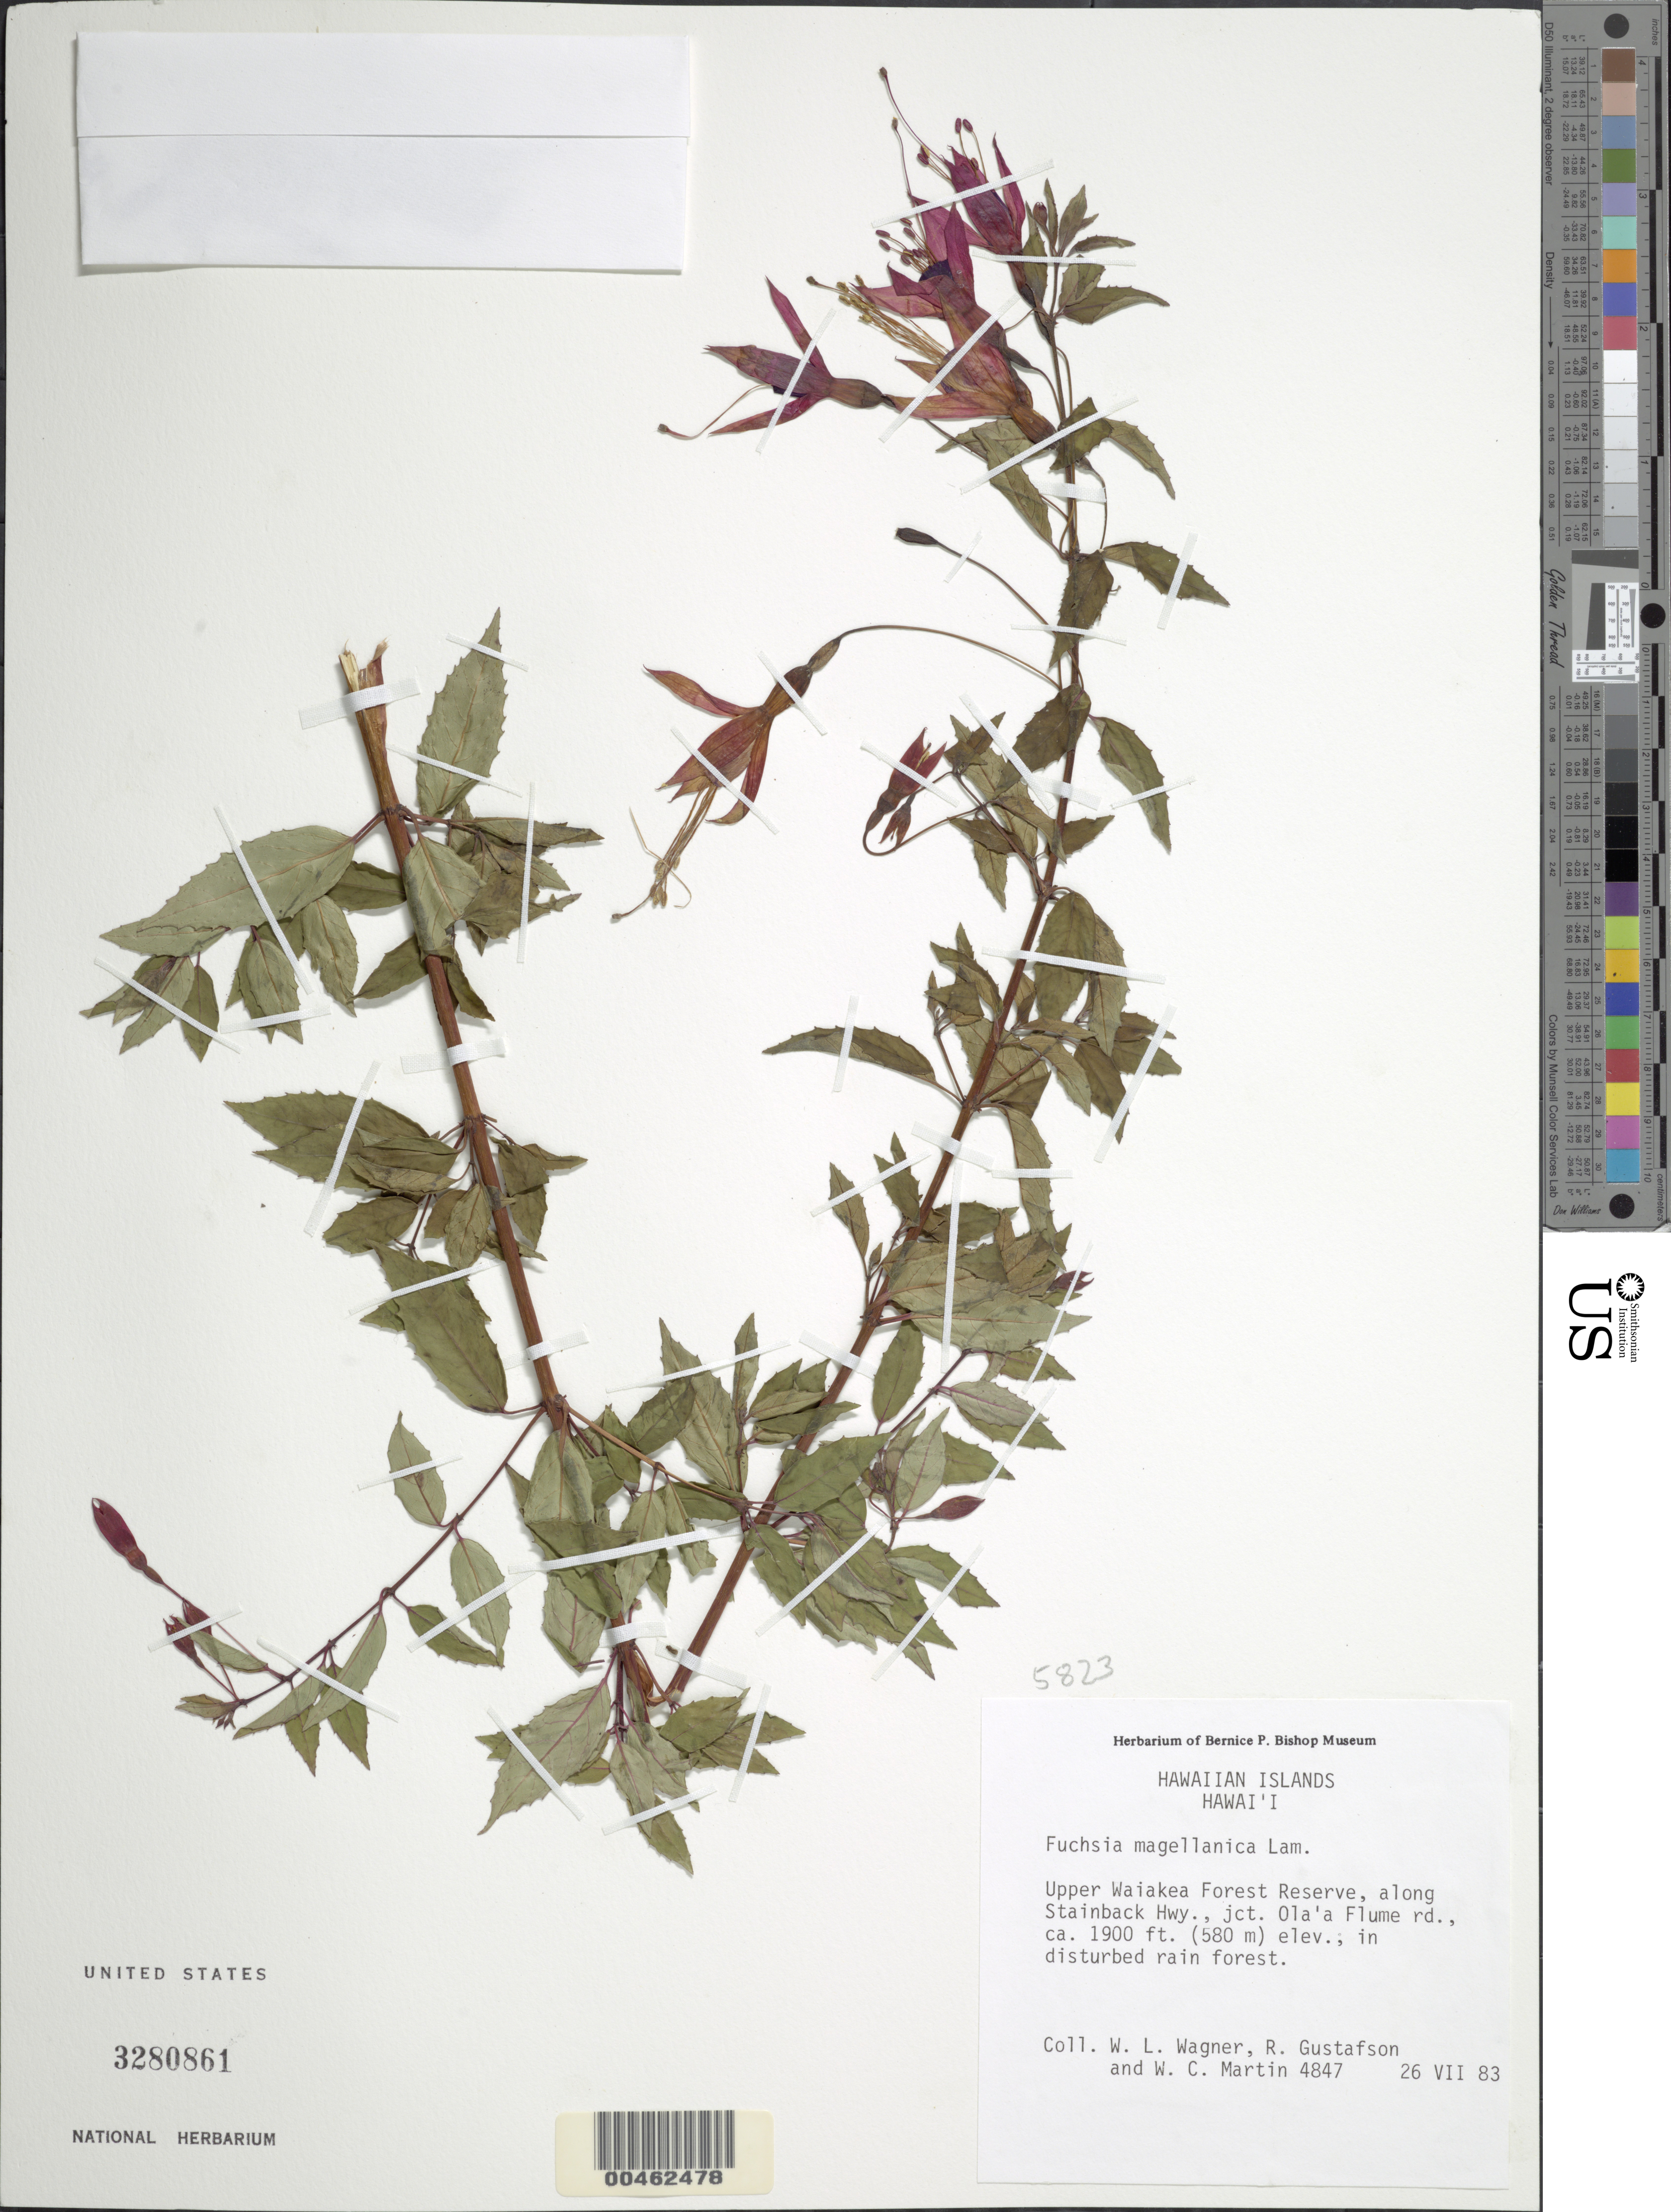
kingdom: Plantae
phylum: Tracheophyta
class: Magnoliopsida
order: Myrtales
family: Onagraceae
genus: Fuchsia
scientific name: Fuchsia magellanica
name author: Lam.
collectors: W. L. Wagner, R. Gustafson & W. C. Martin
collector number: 4847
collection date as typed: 26 Jul 1983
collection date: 1983-07-26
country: United States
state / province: Hawaii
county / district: Hawaii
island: Hawaii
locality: Upper Waiakea Forest Reserve, along Stainback Hwy., junction Ola'a Flume Rd.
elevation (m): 579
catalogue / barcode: US 3280861